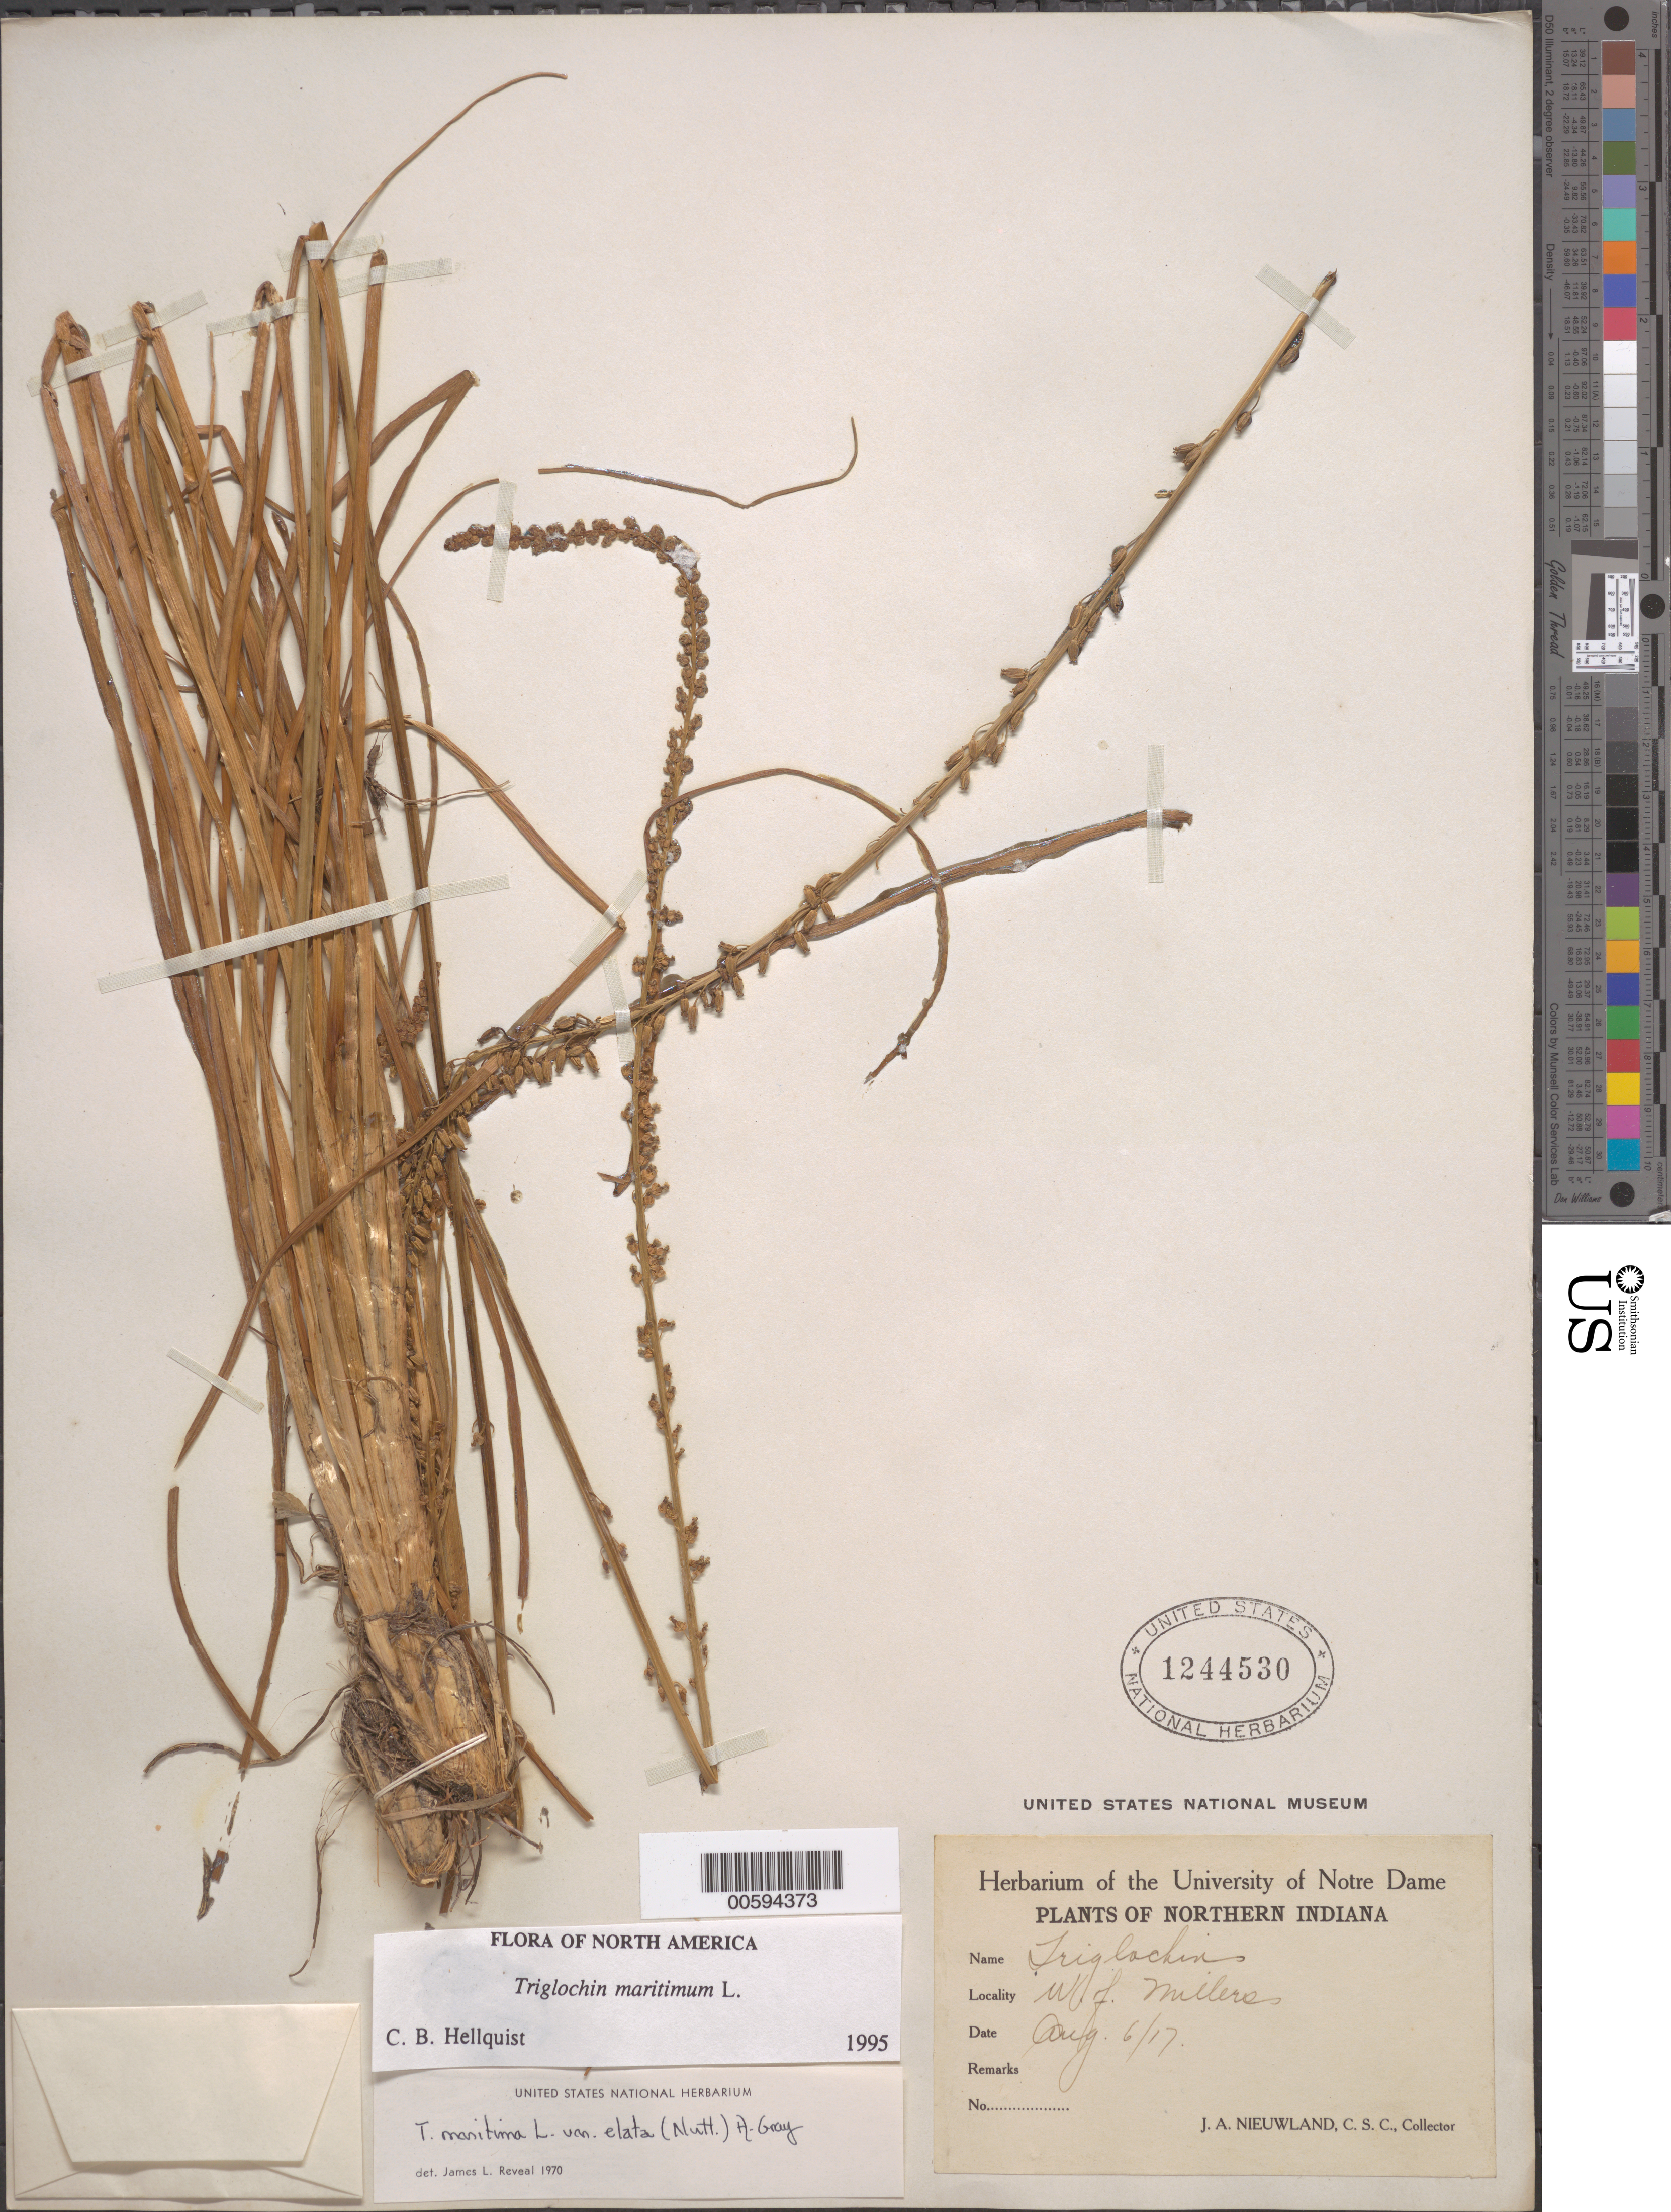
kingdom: Plantae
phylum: Tracheophyta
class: Liliopsida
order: Alismatales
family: Juncaginaceae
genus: Triglochin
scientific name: Triglochin maritima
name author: L.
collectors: J. A. Nieuwland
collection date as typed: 06 Aug 1917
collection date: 1917-08-06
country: United States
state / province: Indiana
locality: W of Millers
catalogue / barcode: US 1244530